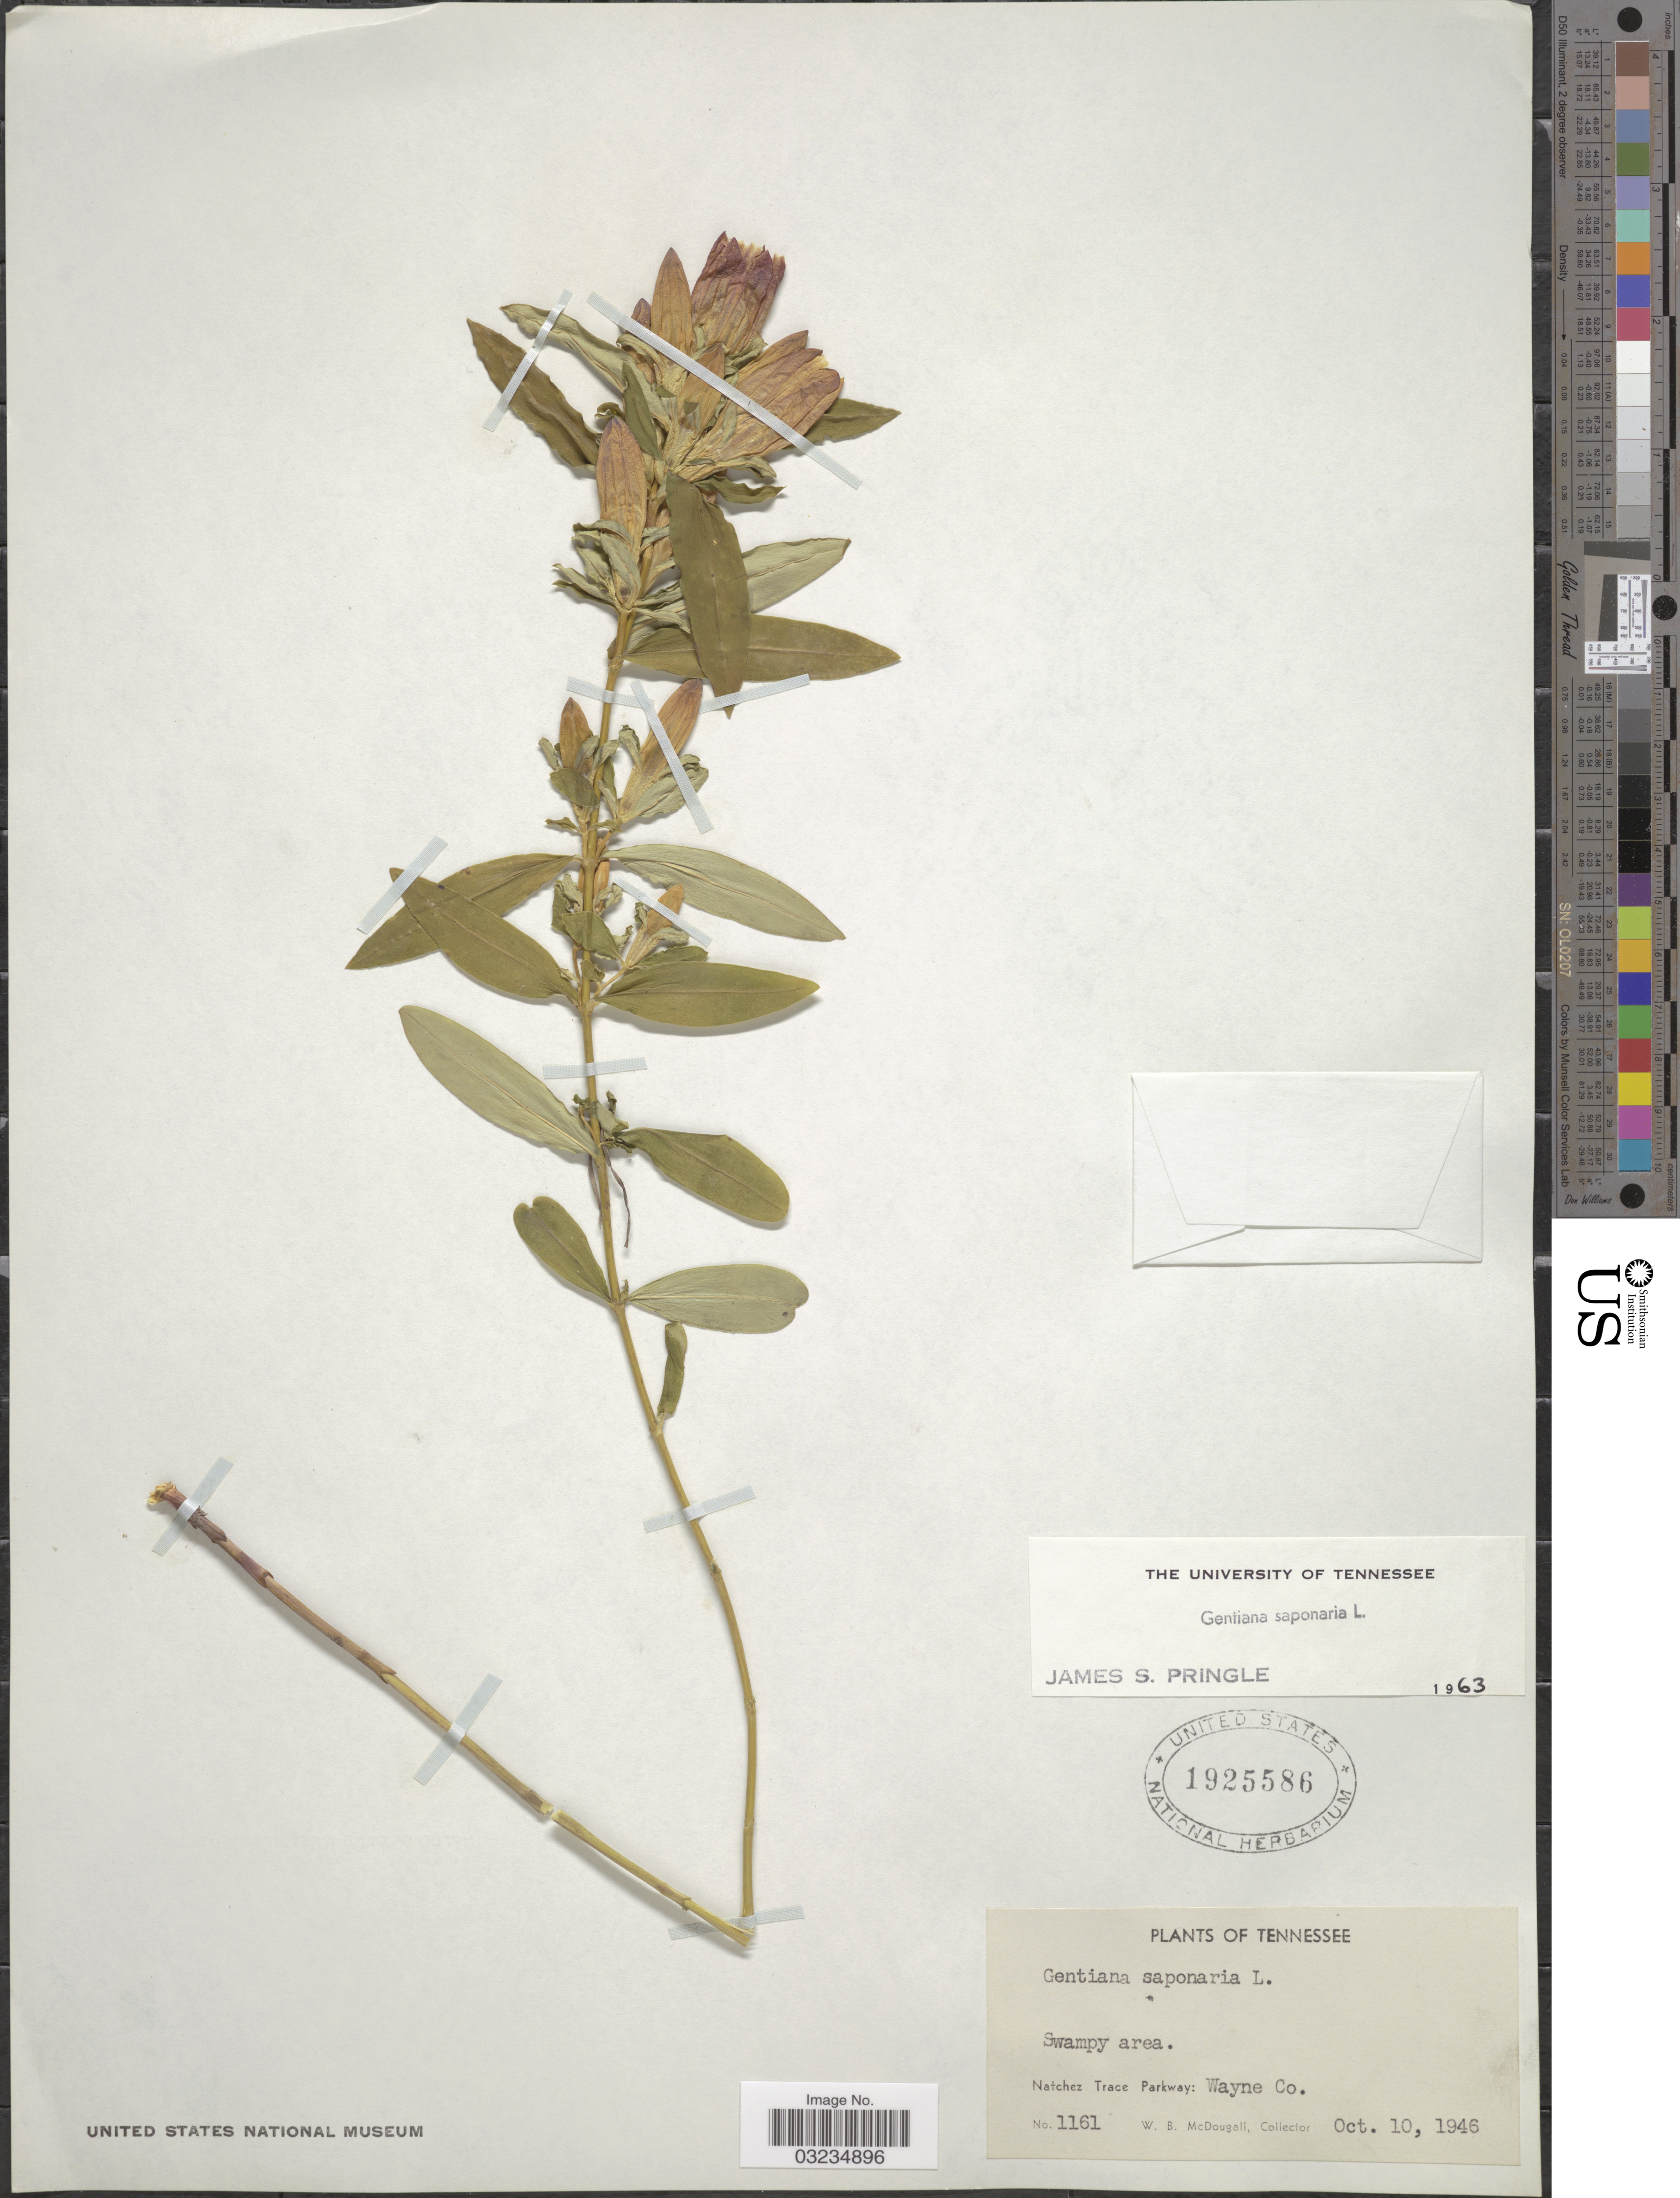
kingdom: Plantae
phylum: Tracheophyta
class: Magnoliopsida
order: Gentianales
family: Gentianaceae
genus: Gentiana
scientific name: Gentiana saponaria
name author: L.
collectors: W. B. McDougall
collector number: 1161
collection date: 1946-10-10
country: United States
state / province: Tennessee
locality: Natchez Trace Parkway: Wayne Co.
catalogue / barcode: US 1925586